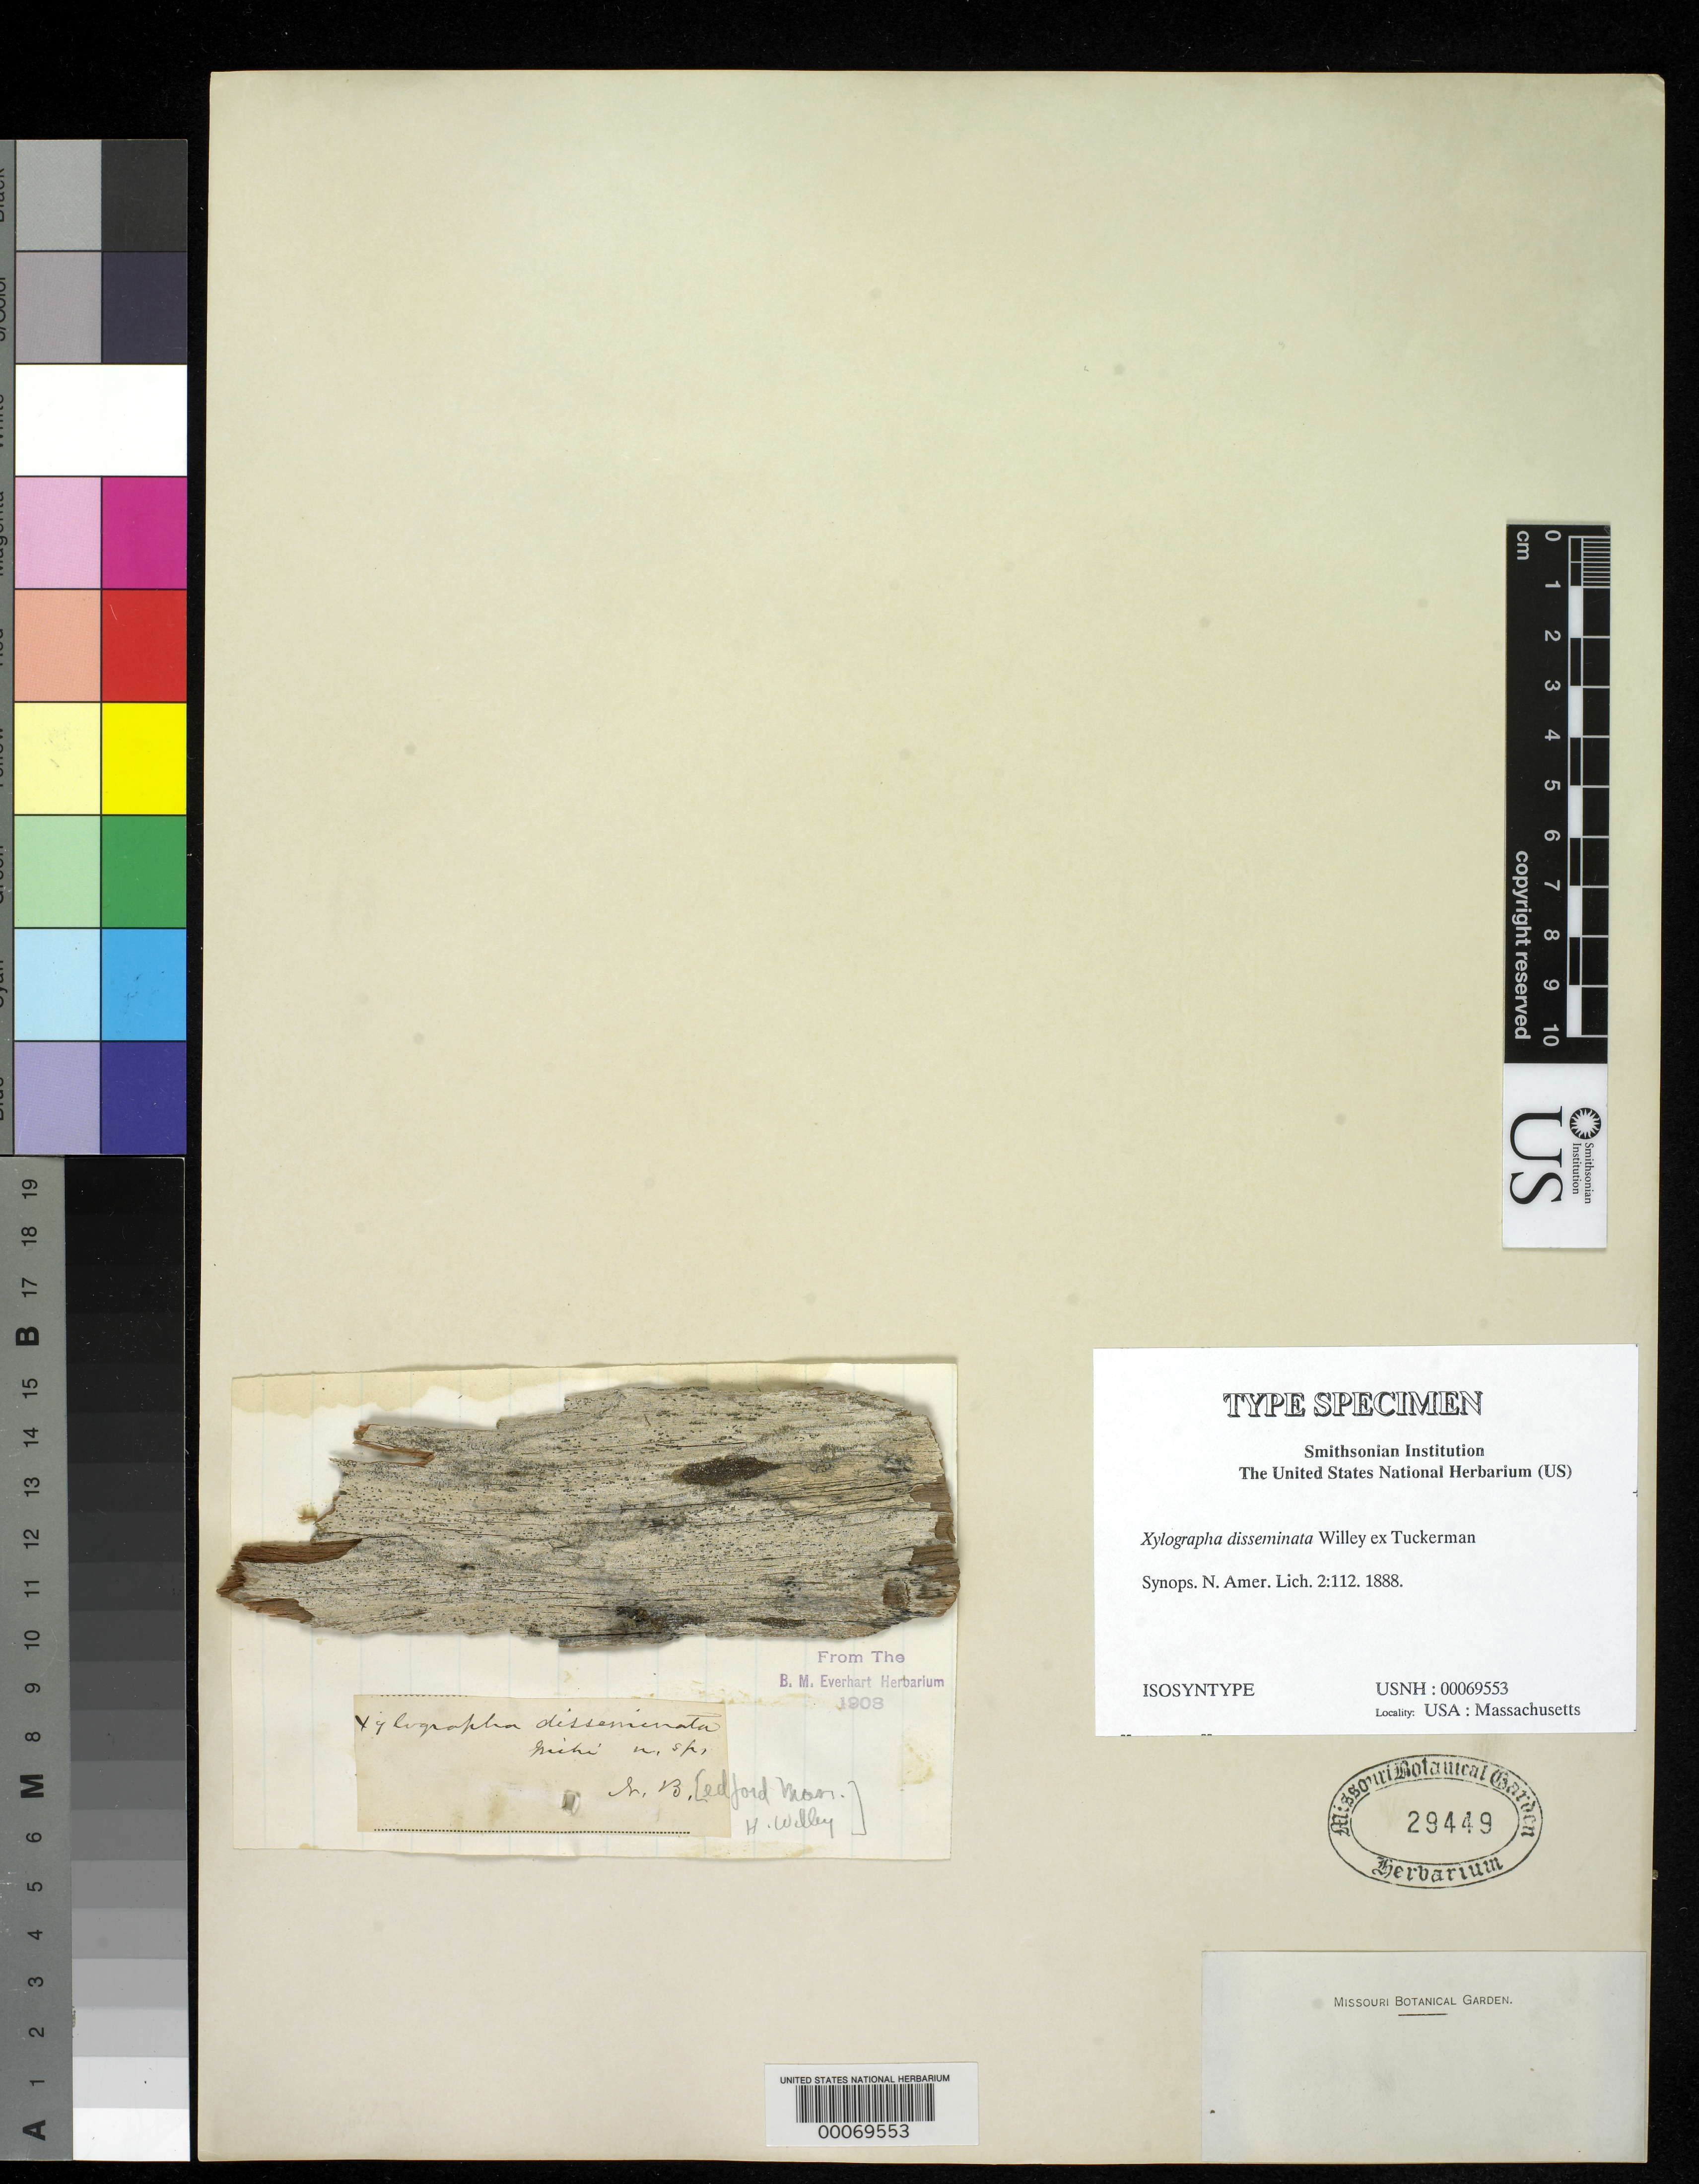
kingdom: Fungi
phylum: Ascomycota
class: Lecanoromycetes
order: Pertusariales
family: Agyriaceae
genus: Xylographa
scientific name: Xylographa disseminata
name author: Willey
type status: Isosyntype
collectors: H. Willey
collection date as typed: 1862 to -- --- 1898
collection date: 1862/1898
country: United States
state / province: Massachusetts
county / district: Bristol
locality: New Bedford.